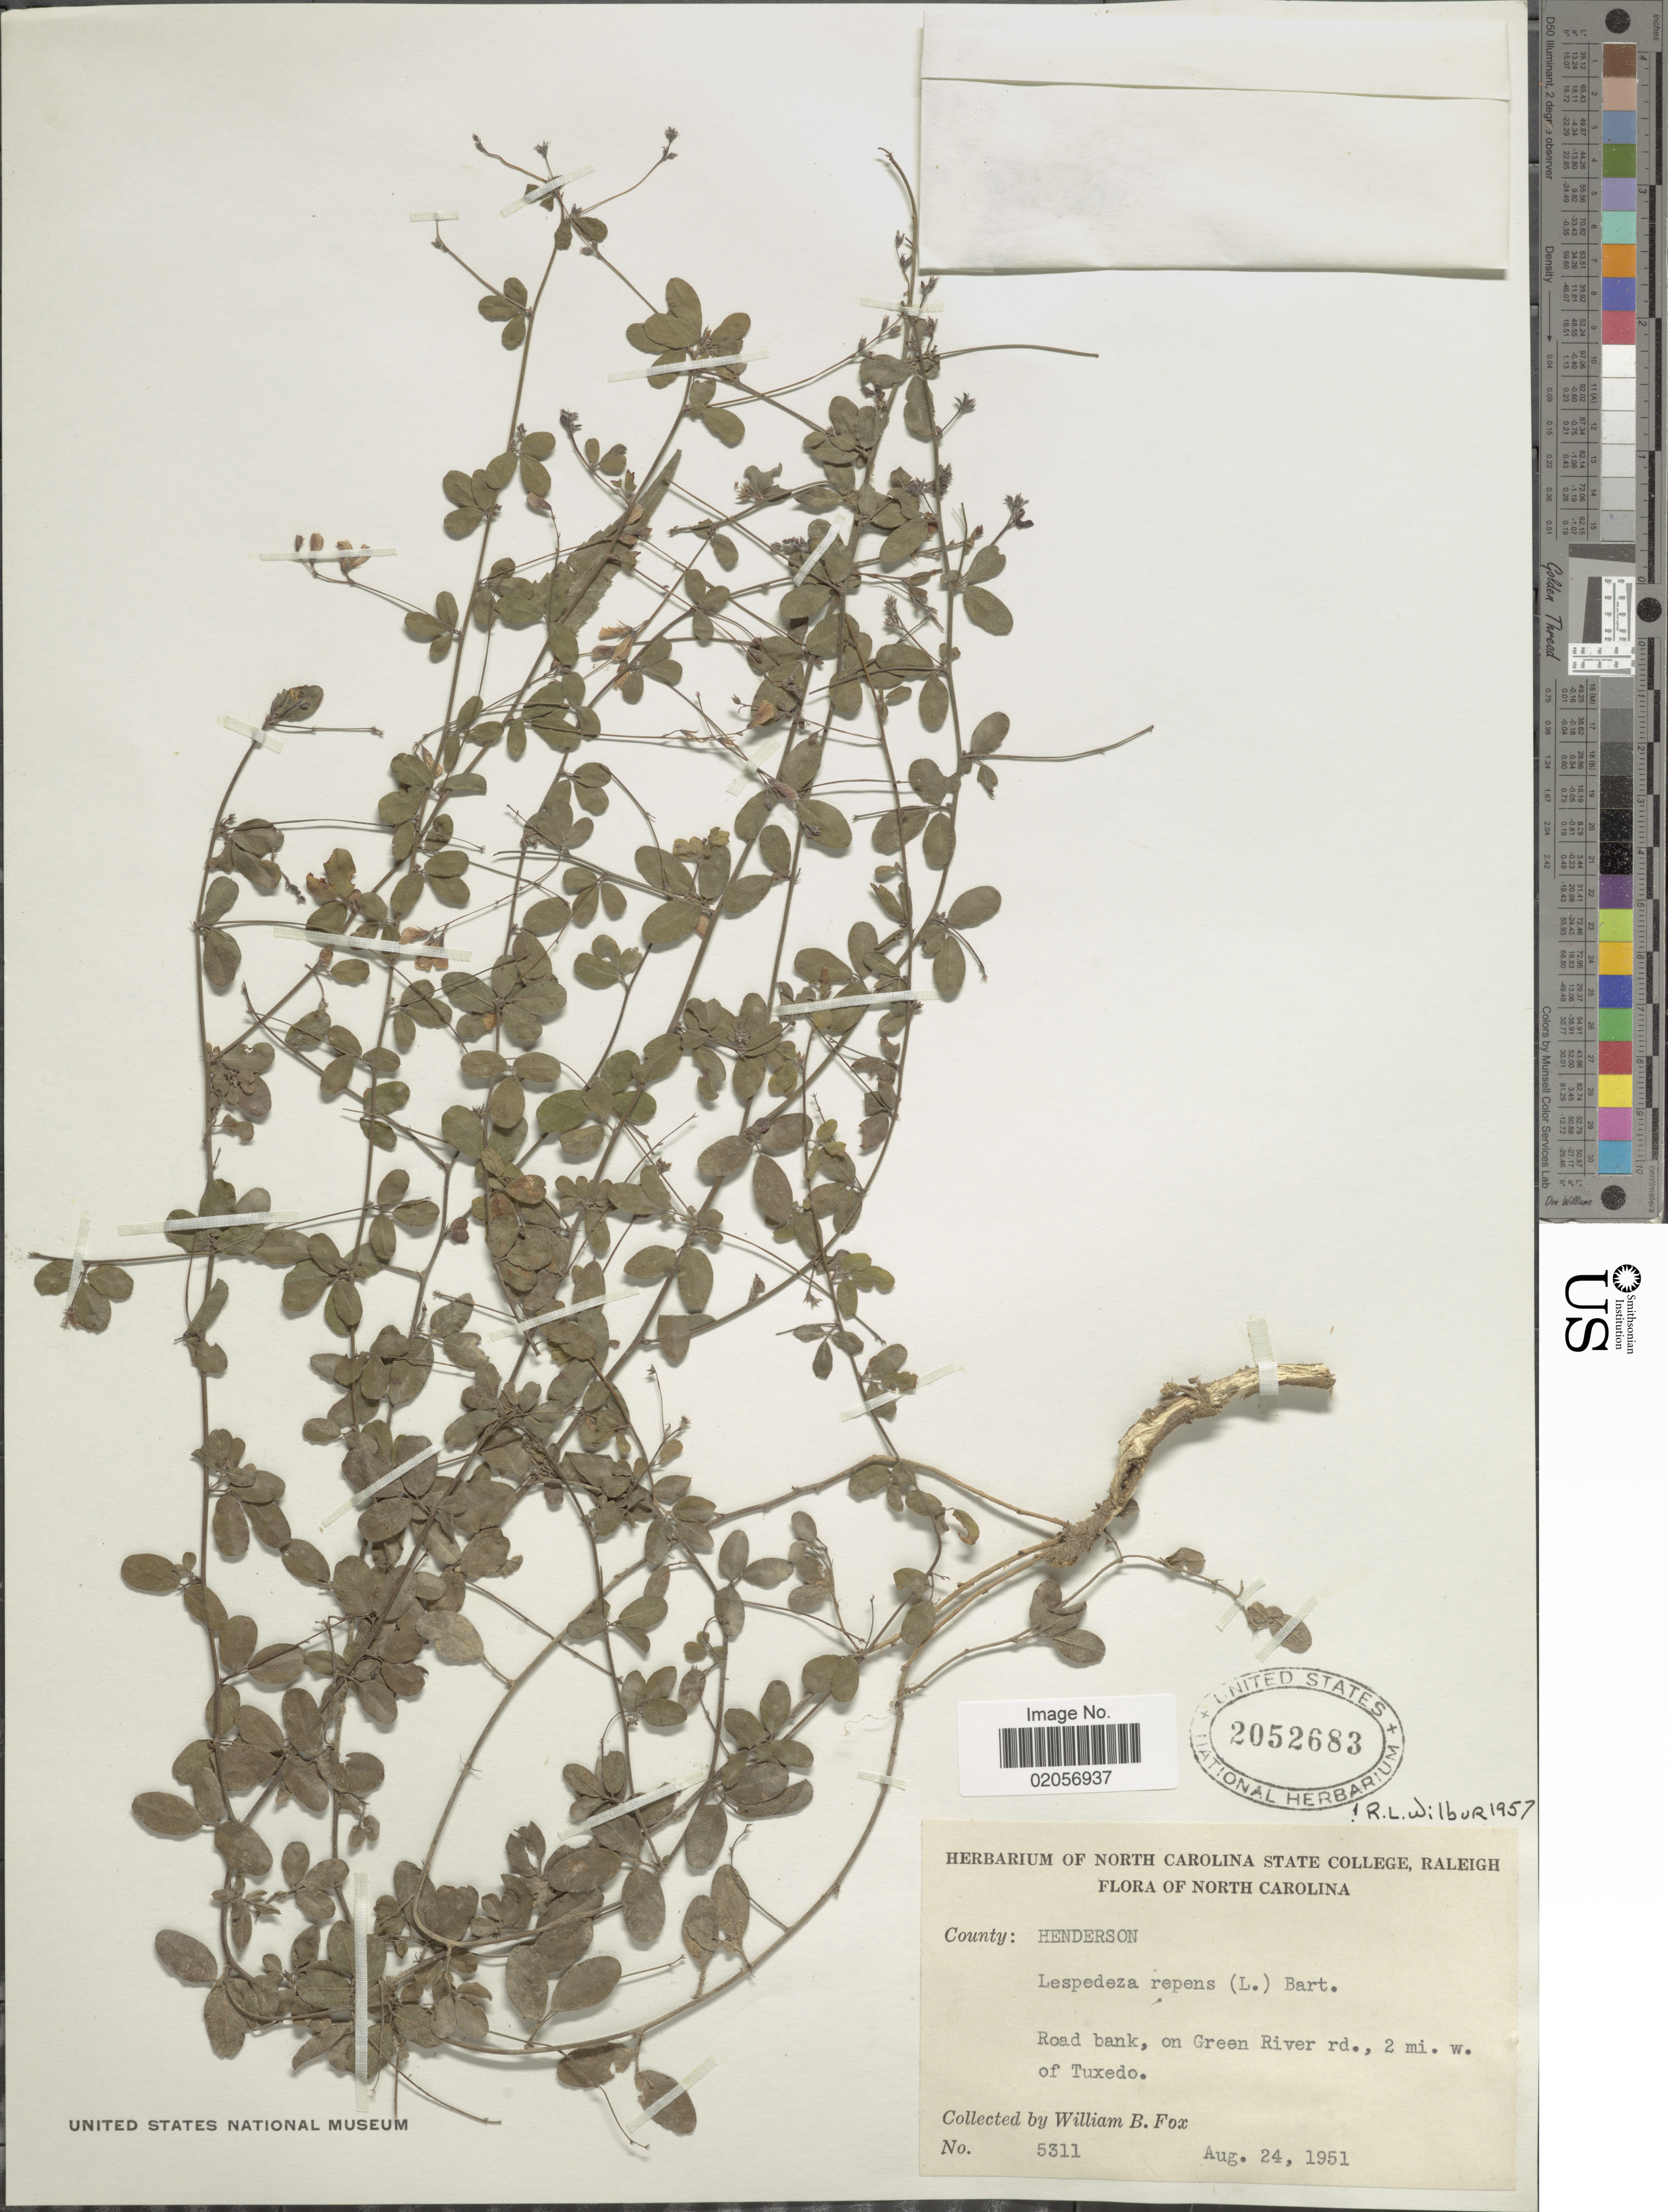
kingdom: Plantae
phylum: Tracheophyta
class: Magnoliopsida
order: Fabales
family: Fabaceae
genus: Lespedeza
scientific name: Lespedeza repens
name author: (L.) W.P.C. Barton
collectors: W. B. Fox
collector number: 5311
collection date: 1951-08-24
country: United States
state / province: North Carolina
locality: Sounty: Henderson. Road bank, on Green River rd., 2 mi. w. of Tuxedo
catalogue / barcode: US 2052683